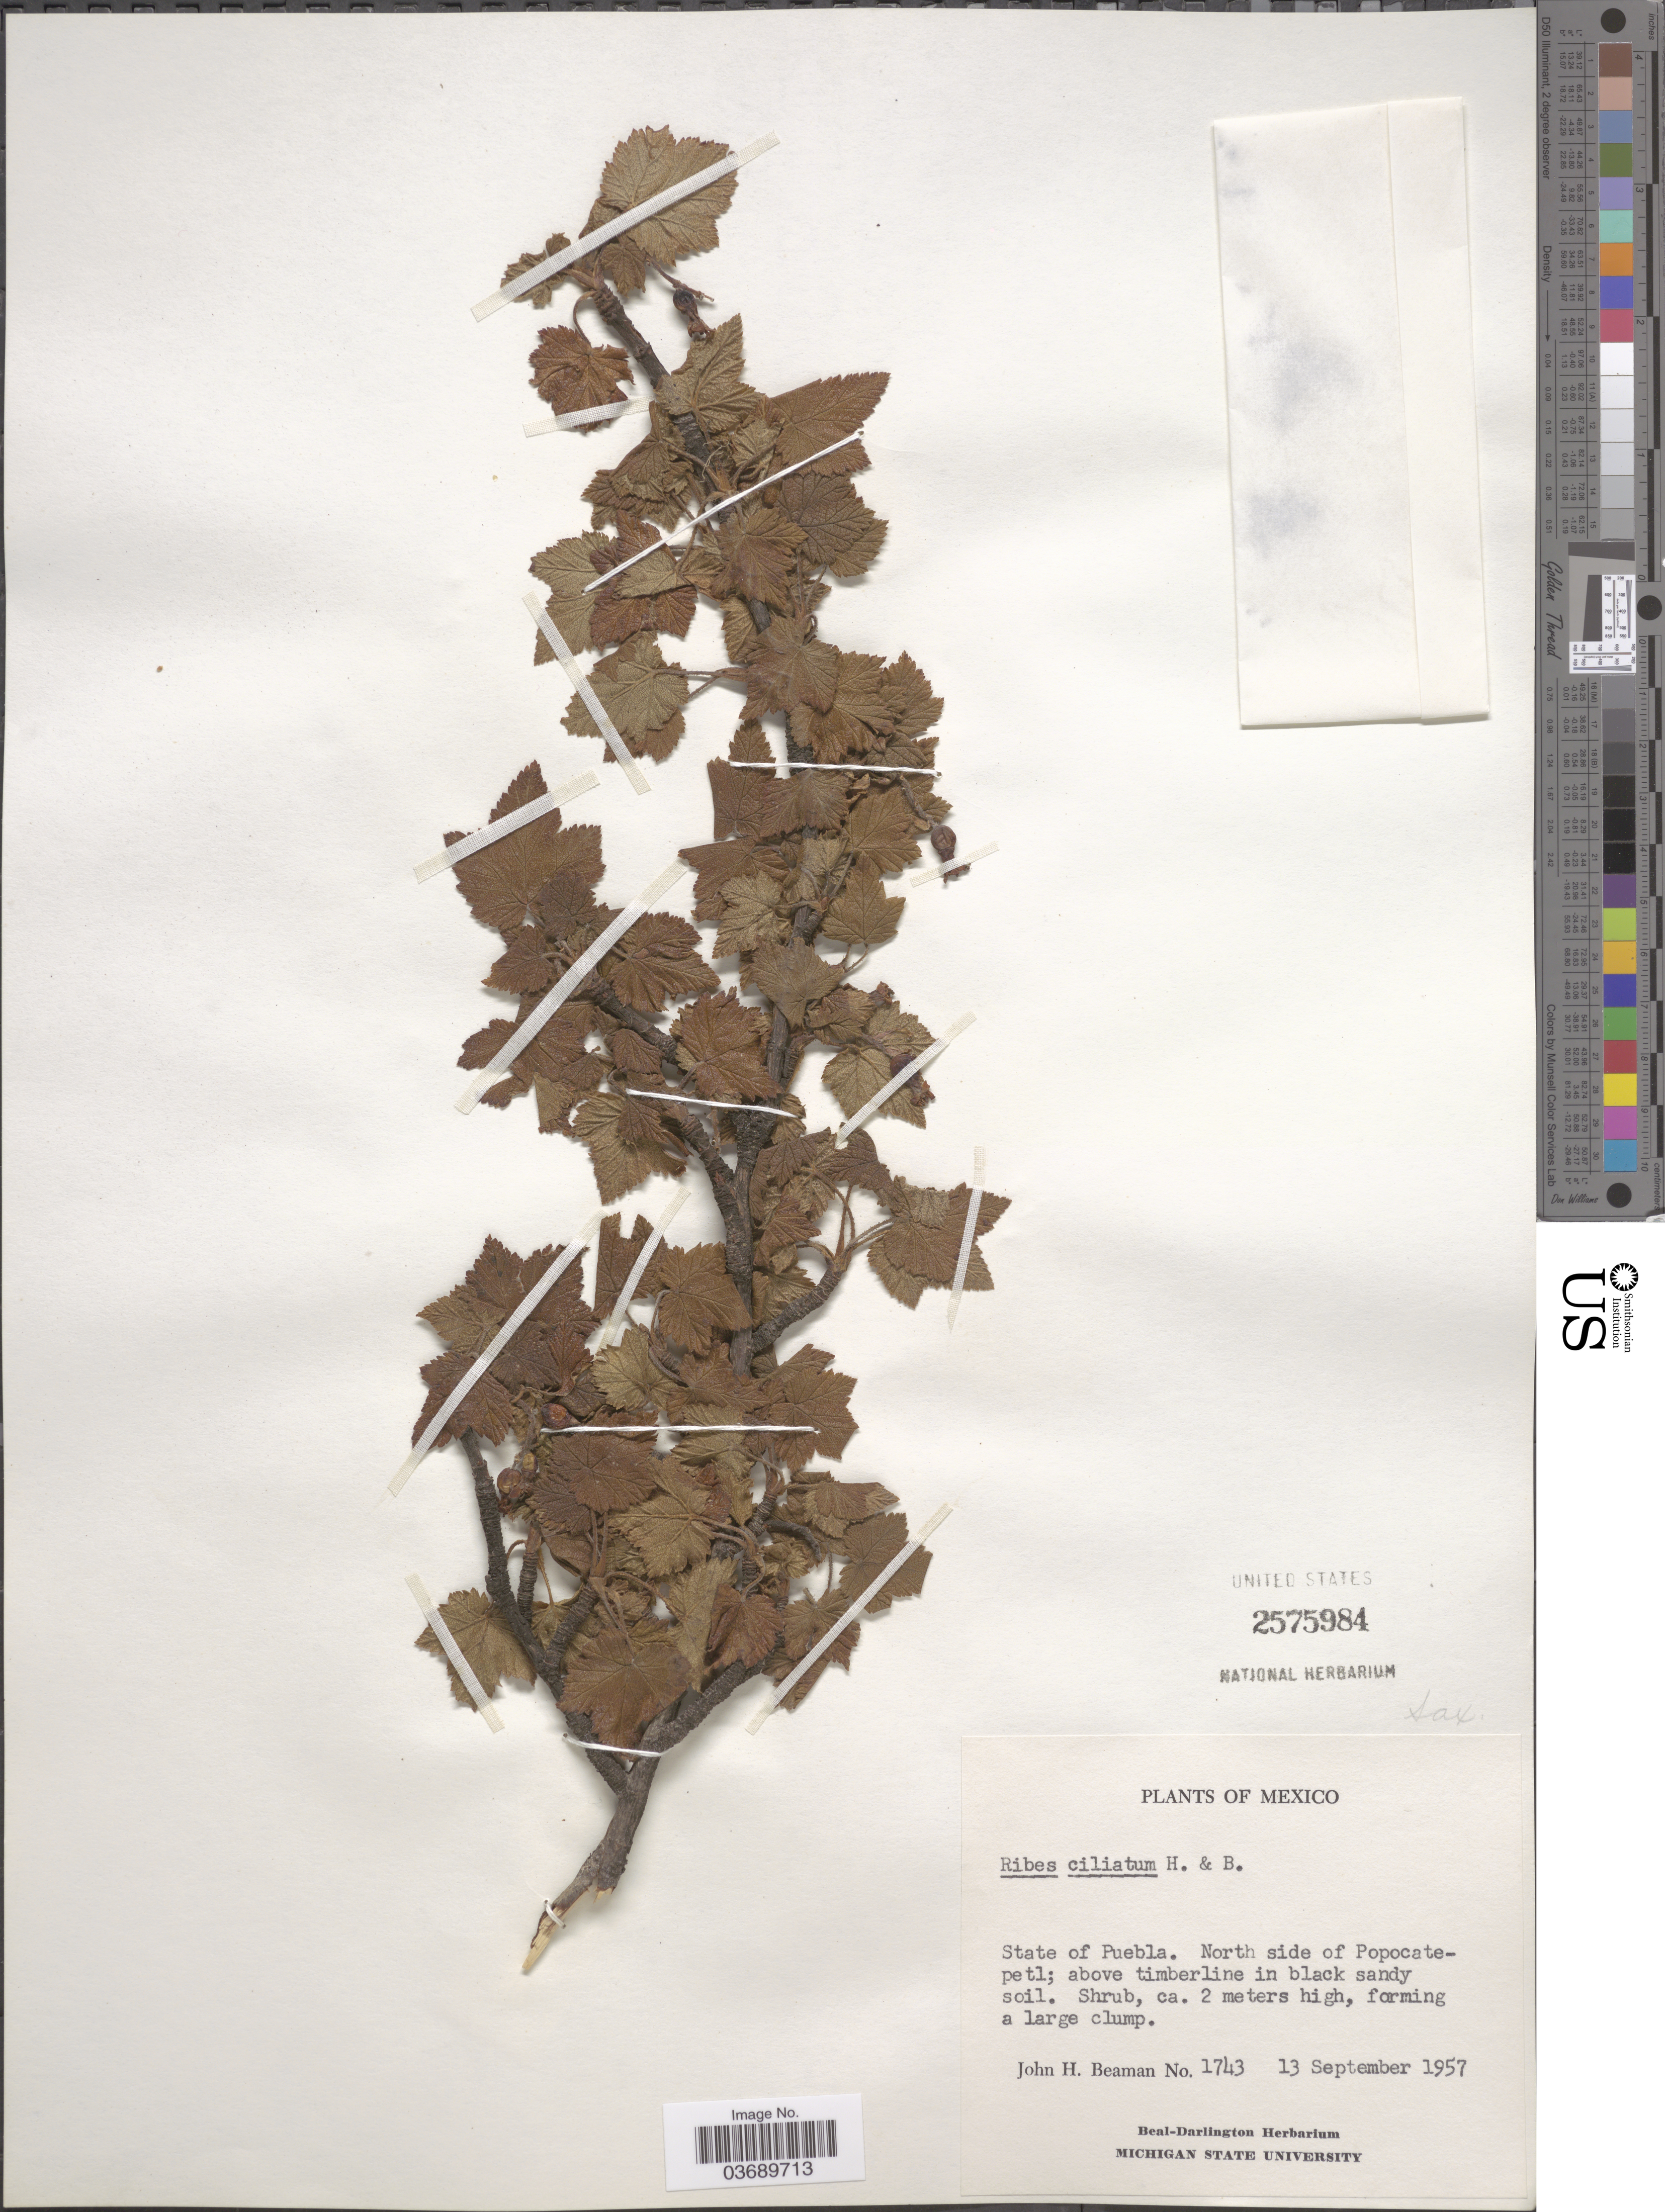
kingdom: Plantae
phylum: Tracheophyta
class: Magnoliopsida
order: Saxifragales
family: Grossulariaceae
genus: Ribes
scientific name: Ribes ciliatum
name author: Humb. & Bonpl. ex Roem. & Schult.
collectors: J. H. Beaman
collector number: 1743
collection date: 1957-09-13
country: Mexico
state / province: Puebla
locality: State of Puebla. North side of Popocatepetl.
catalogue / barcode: US 2575984